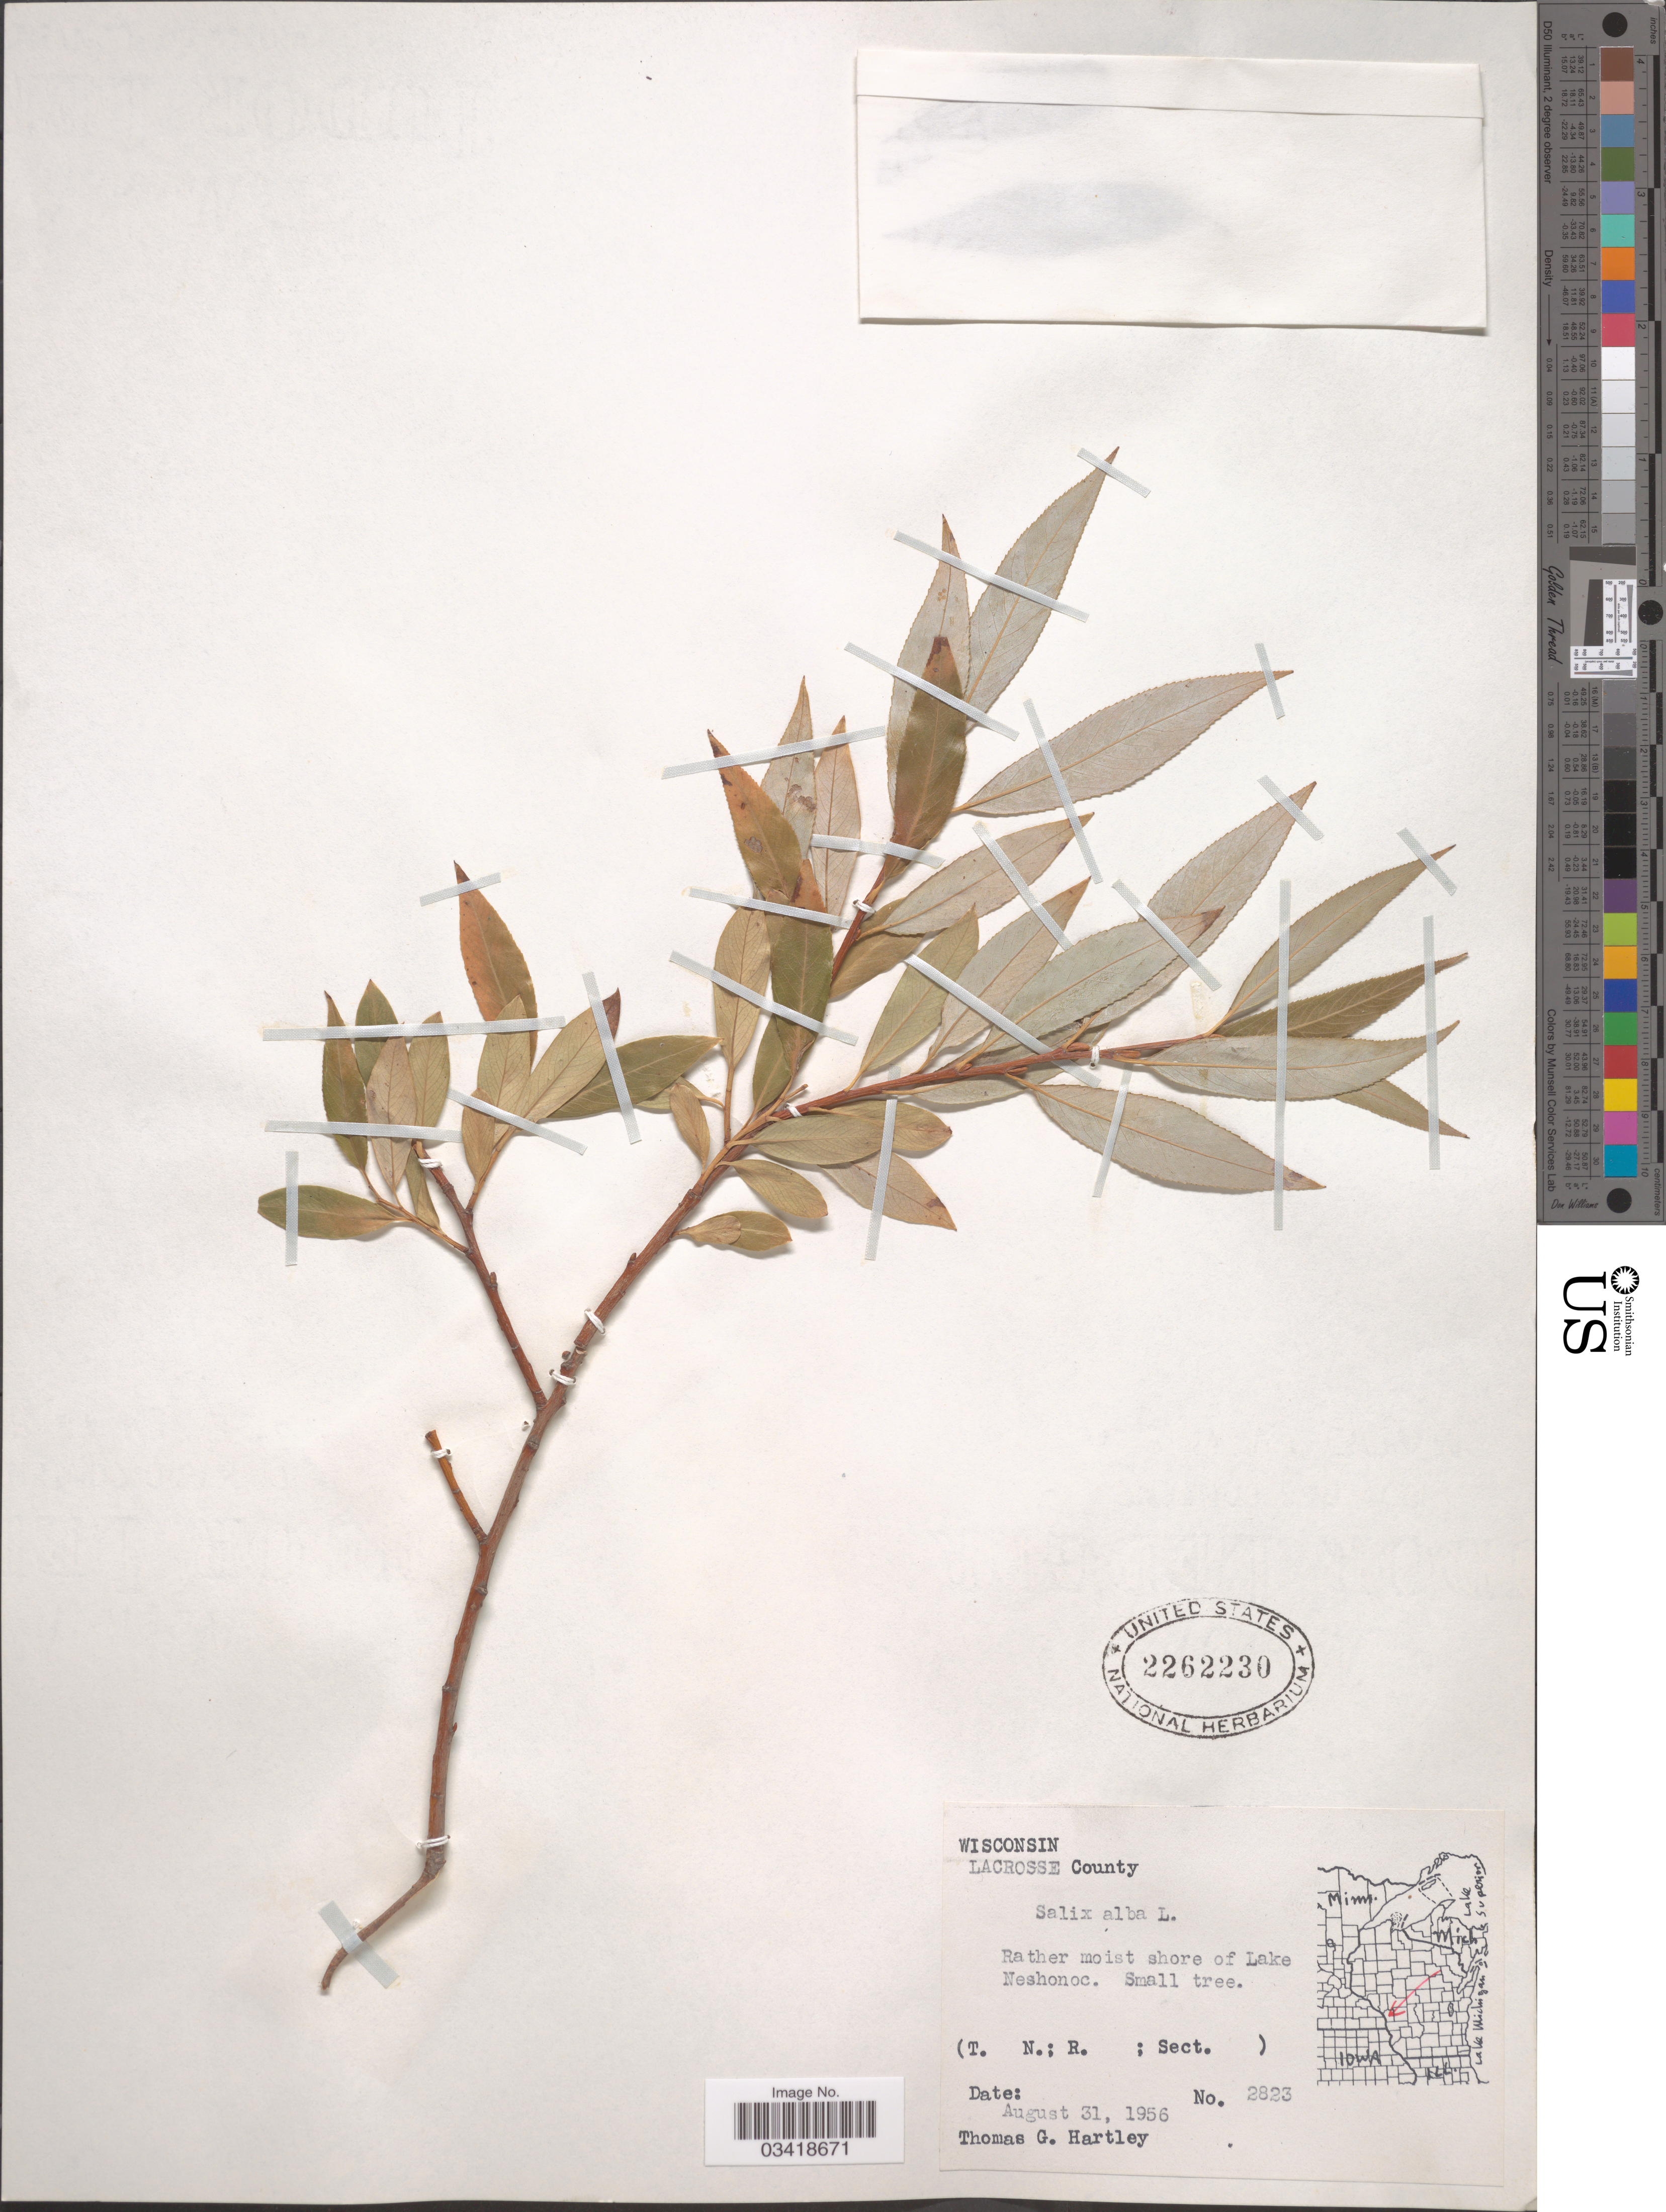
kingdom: Plantae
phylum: Tracheophyta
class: Magnoliopsida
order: Malpighiales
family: Salicaceae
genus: Salix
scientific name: Salix alba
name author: L.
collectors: T. G. Hartley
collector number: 2823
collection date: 1956-08-31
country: United States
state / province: Wisconsin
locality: Lacrosse County. Rather moist shore of Lake Neshonoc.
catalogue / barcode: US 2262230